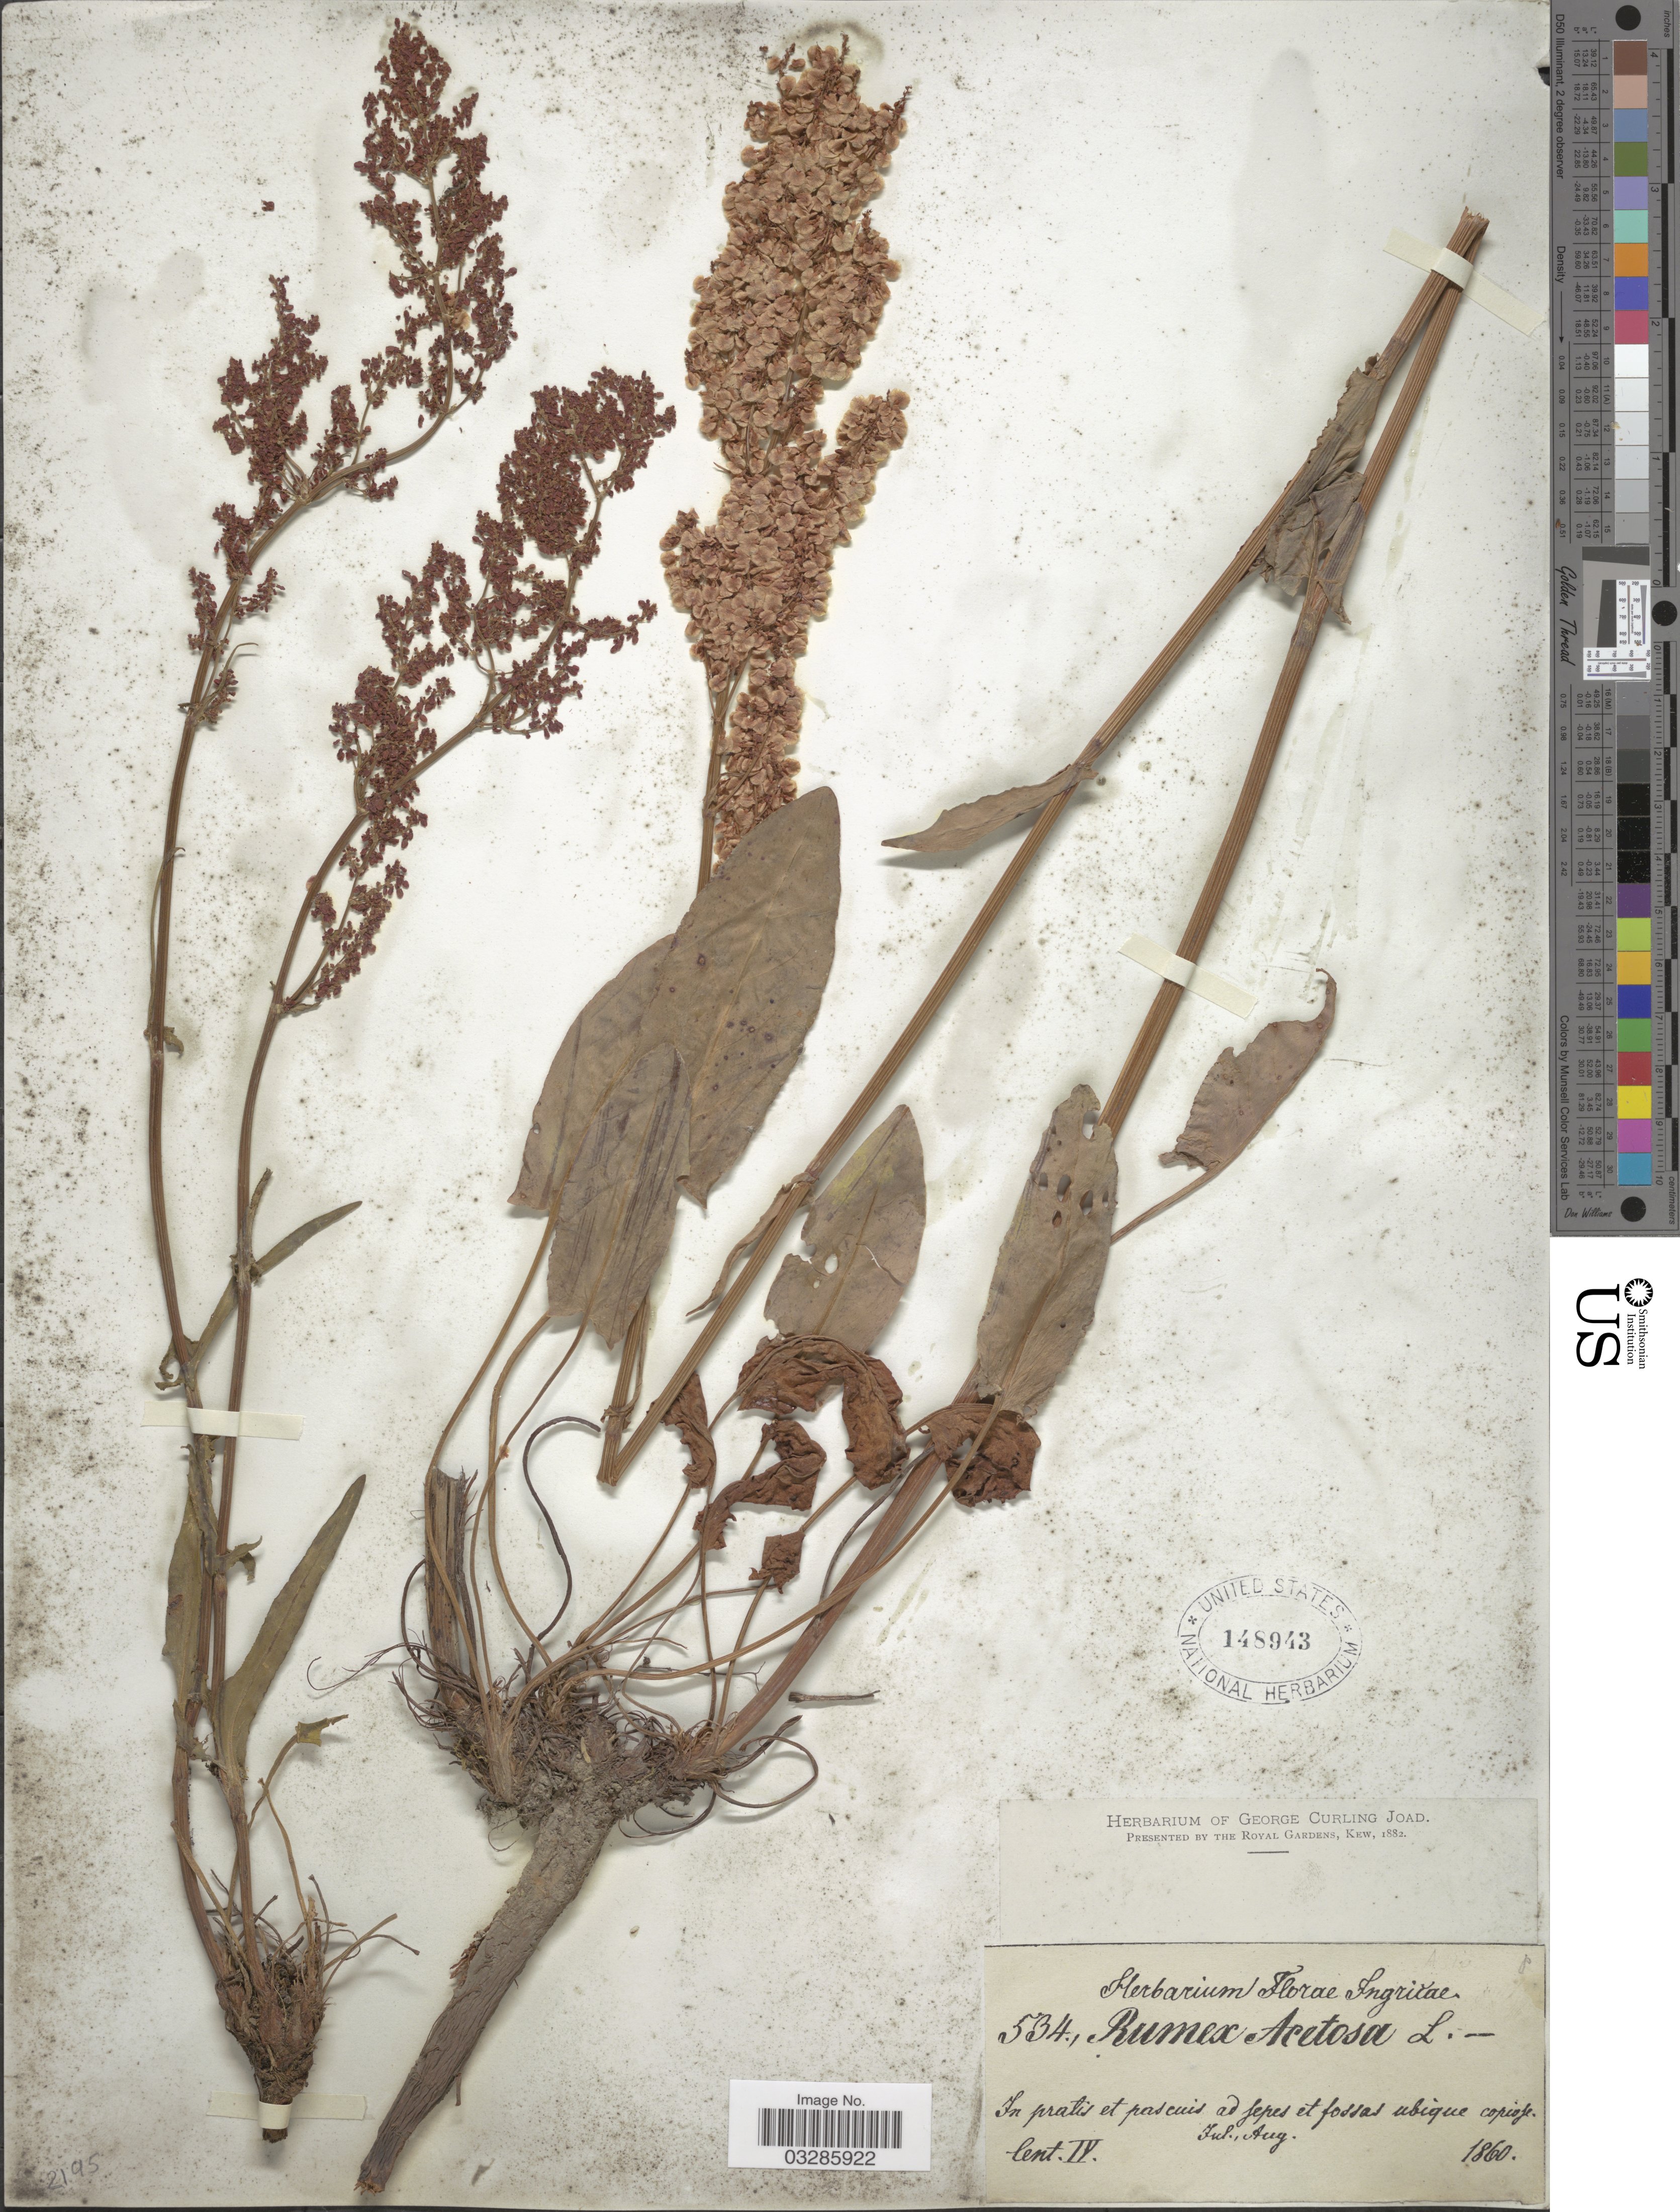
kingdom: Plantae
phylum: Tracheophyta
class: Magnoliopsida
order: Caryophyllales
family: Polygonaceae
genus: Rumex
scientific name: Rumex acetosa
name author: L.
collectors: ex herb. Florae Ingricae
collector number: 534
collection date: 1860-07/1860-08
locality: In pratis et pascuis ad jepes [interpreted] et fossas ubique copioge [interpreted].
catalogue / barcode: US 148943